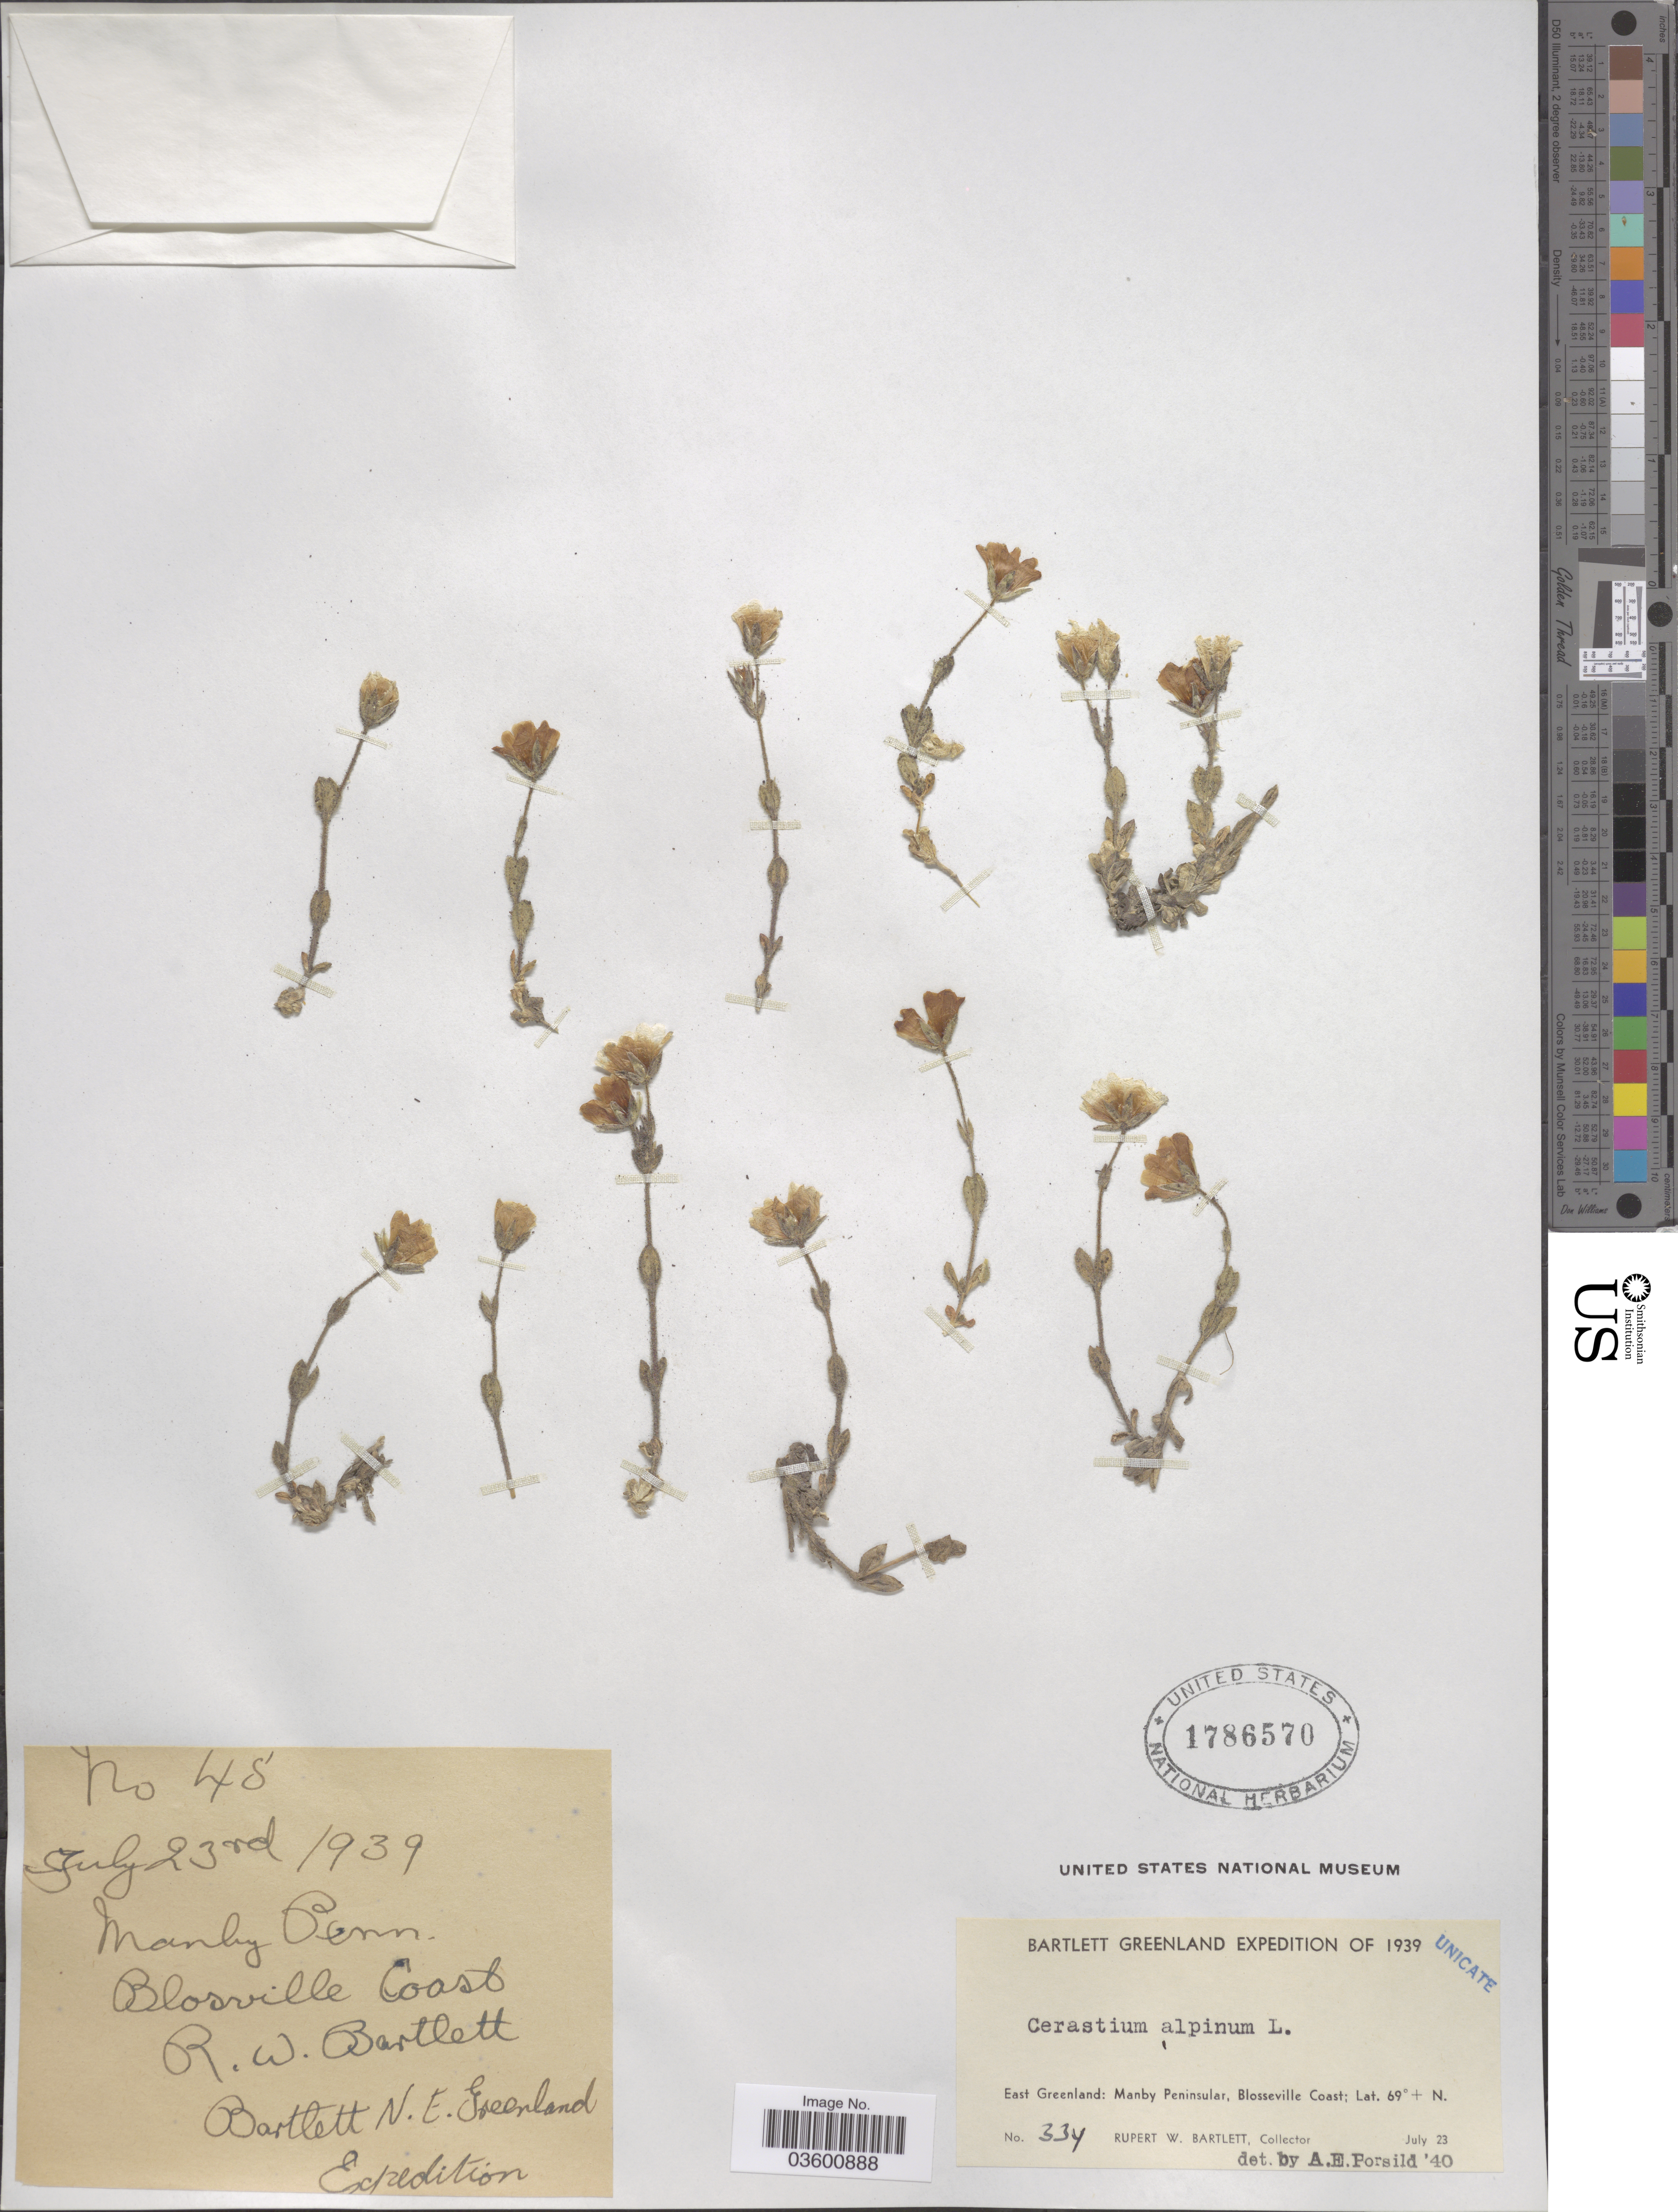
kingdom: Plantae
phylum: Tracheophyta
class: Magnoliopsida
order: Caryophyllales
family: Caryophyllaceae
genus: Cerastium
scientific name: Cerastium alpinum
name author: L.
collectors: R. W. Bartlett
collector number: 48/334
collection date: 1939-07-23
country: Greenland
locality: East Greenland: Manby Peninsular, Blosseville Coast.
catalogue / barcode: US 1786570